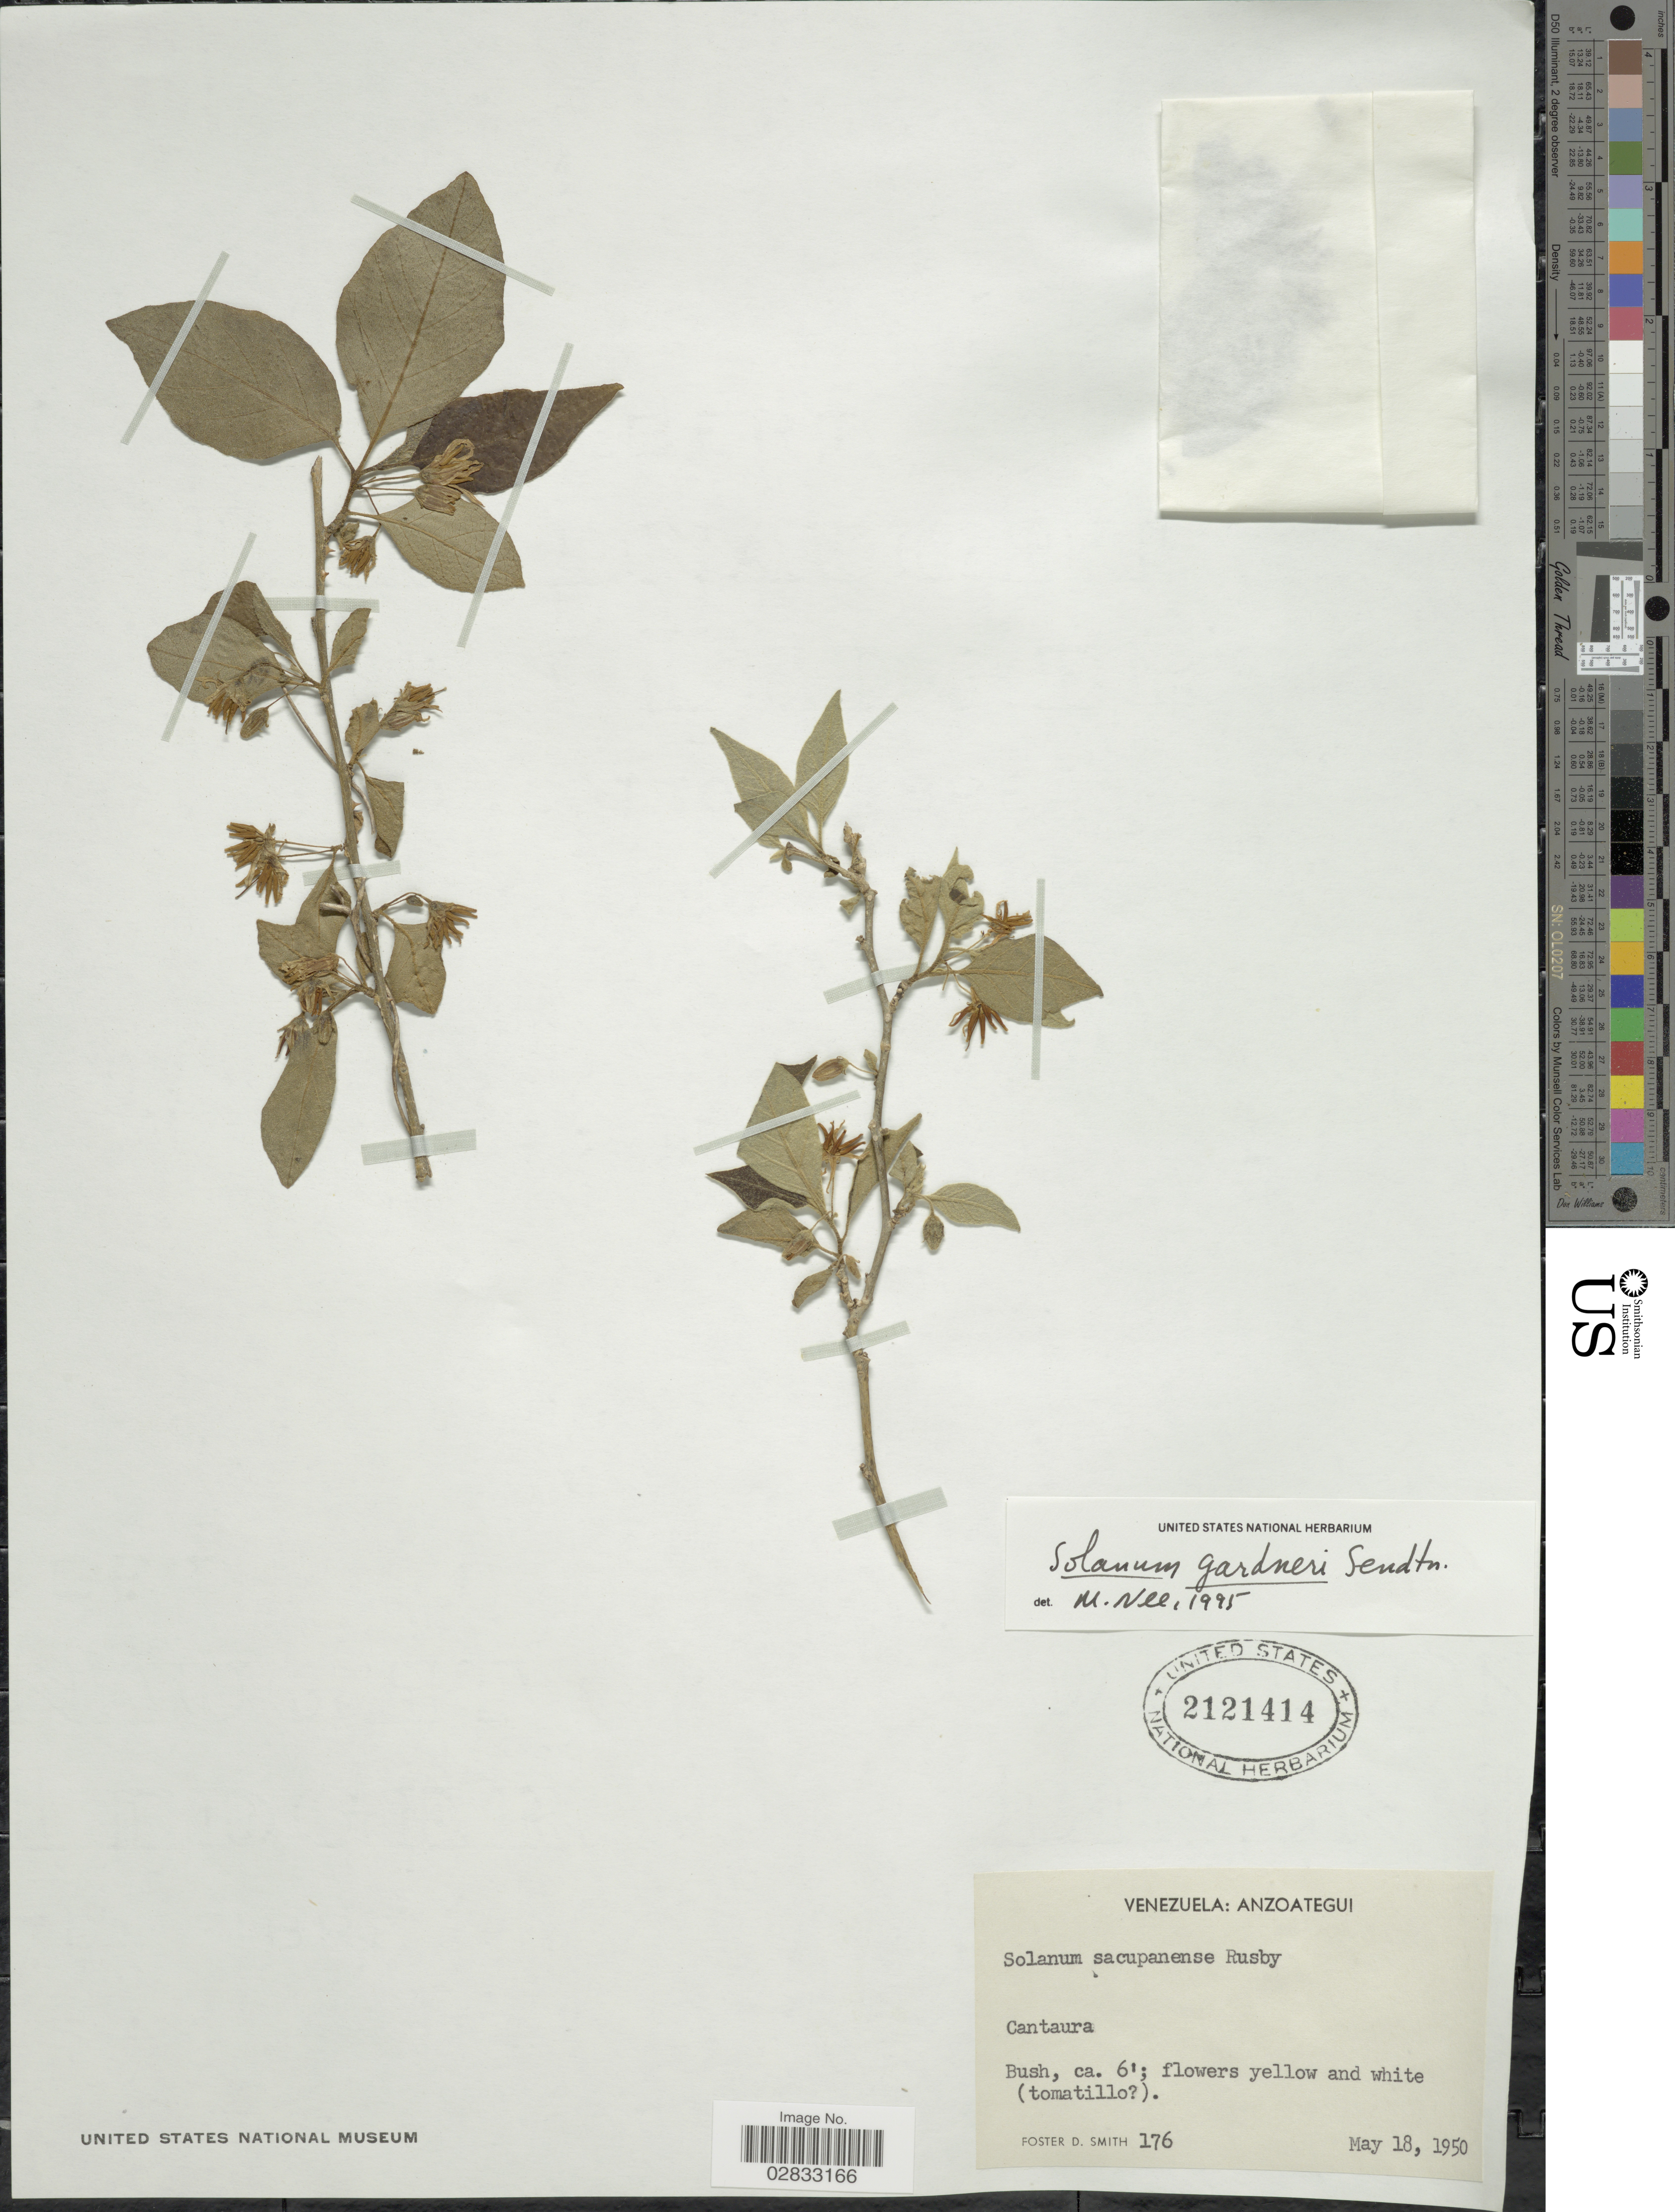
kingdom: Plantae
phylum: Tracheophyta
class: Magnoliopsida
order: Solanales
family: Solanaceae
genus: Solanum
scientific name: Solanum gardneri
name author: Sendtn. in Mart.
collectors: F. Smith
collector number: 176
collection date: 1950-05-18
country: Venezuela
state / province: Anzoategui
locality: Cantaura.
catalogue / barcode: US 2121414